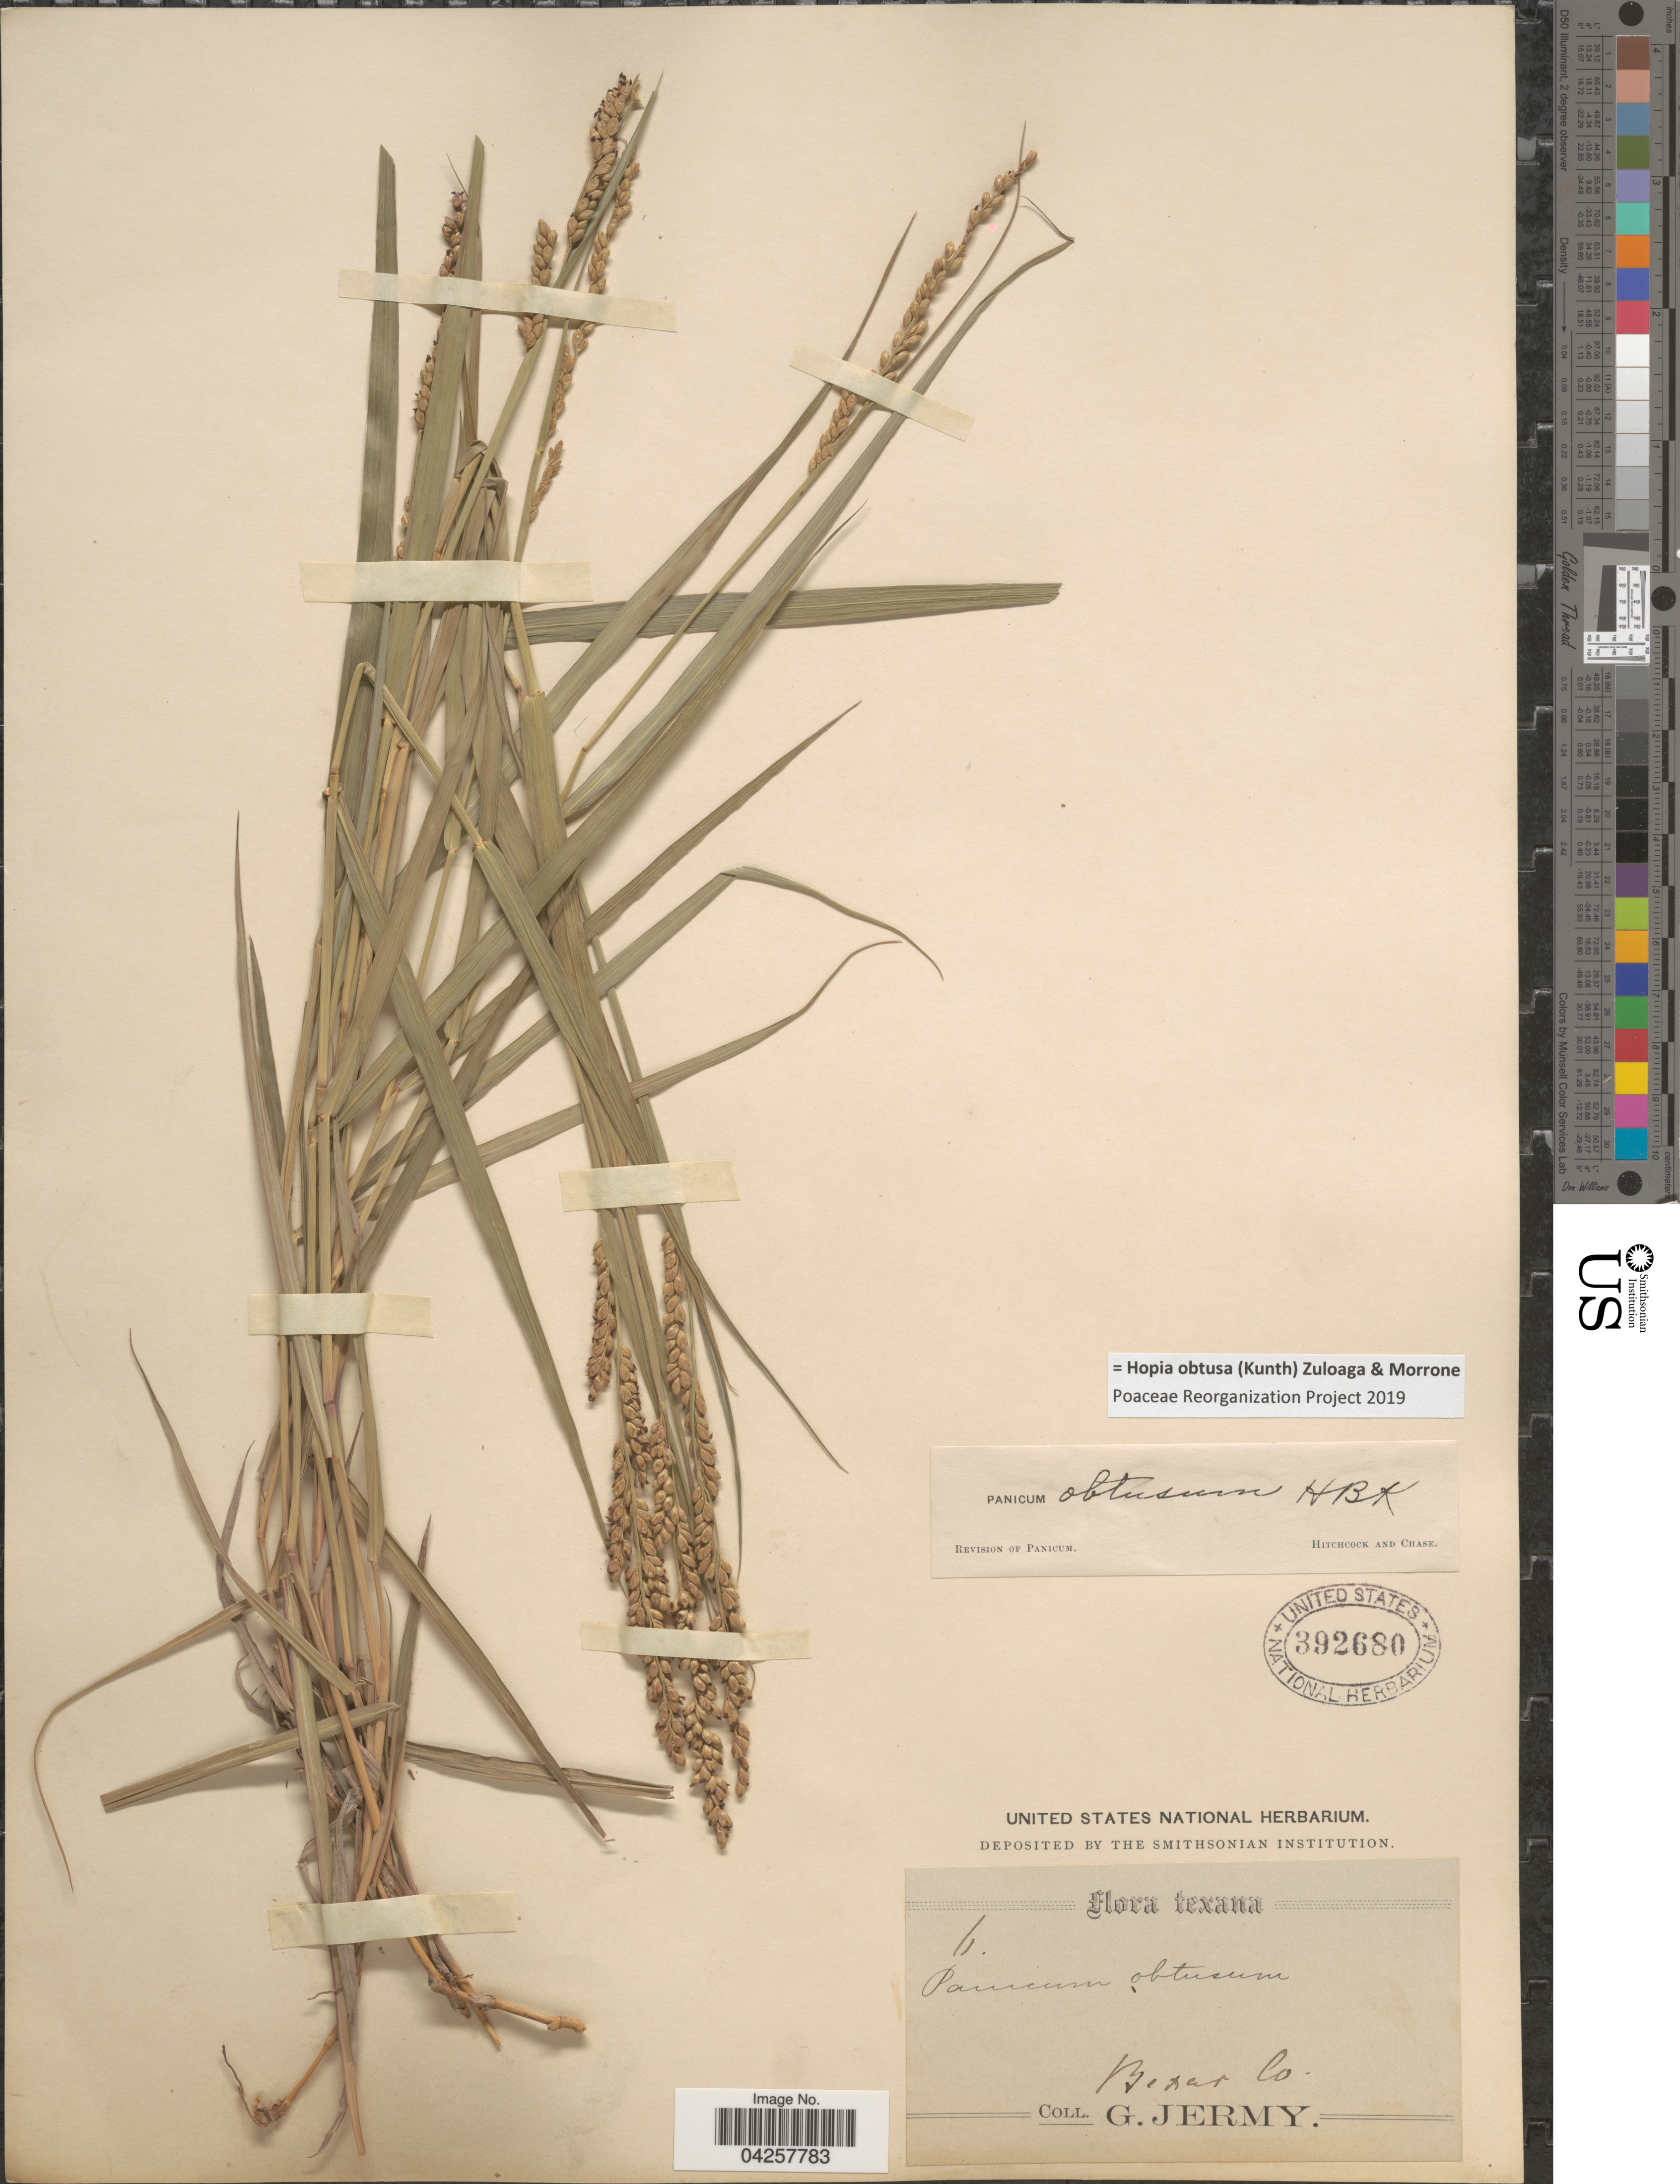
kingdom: Plantae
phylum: Tracheophyta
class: Liliopsida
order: Poales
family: Poaceae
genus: Hopia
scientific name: Hopia obtusa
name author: (Kunth) Zuloaga & Morrone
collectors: G. Jermy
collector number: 6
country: United States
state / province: Texas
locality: Texana. Bixar Co.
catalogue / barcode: US 392680